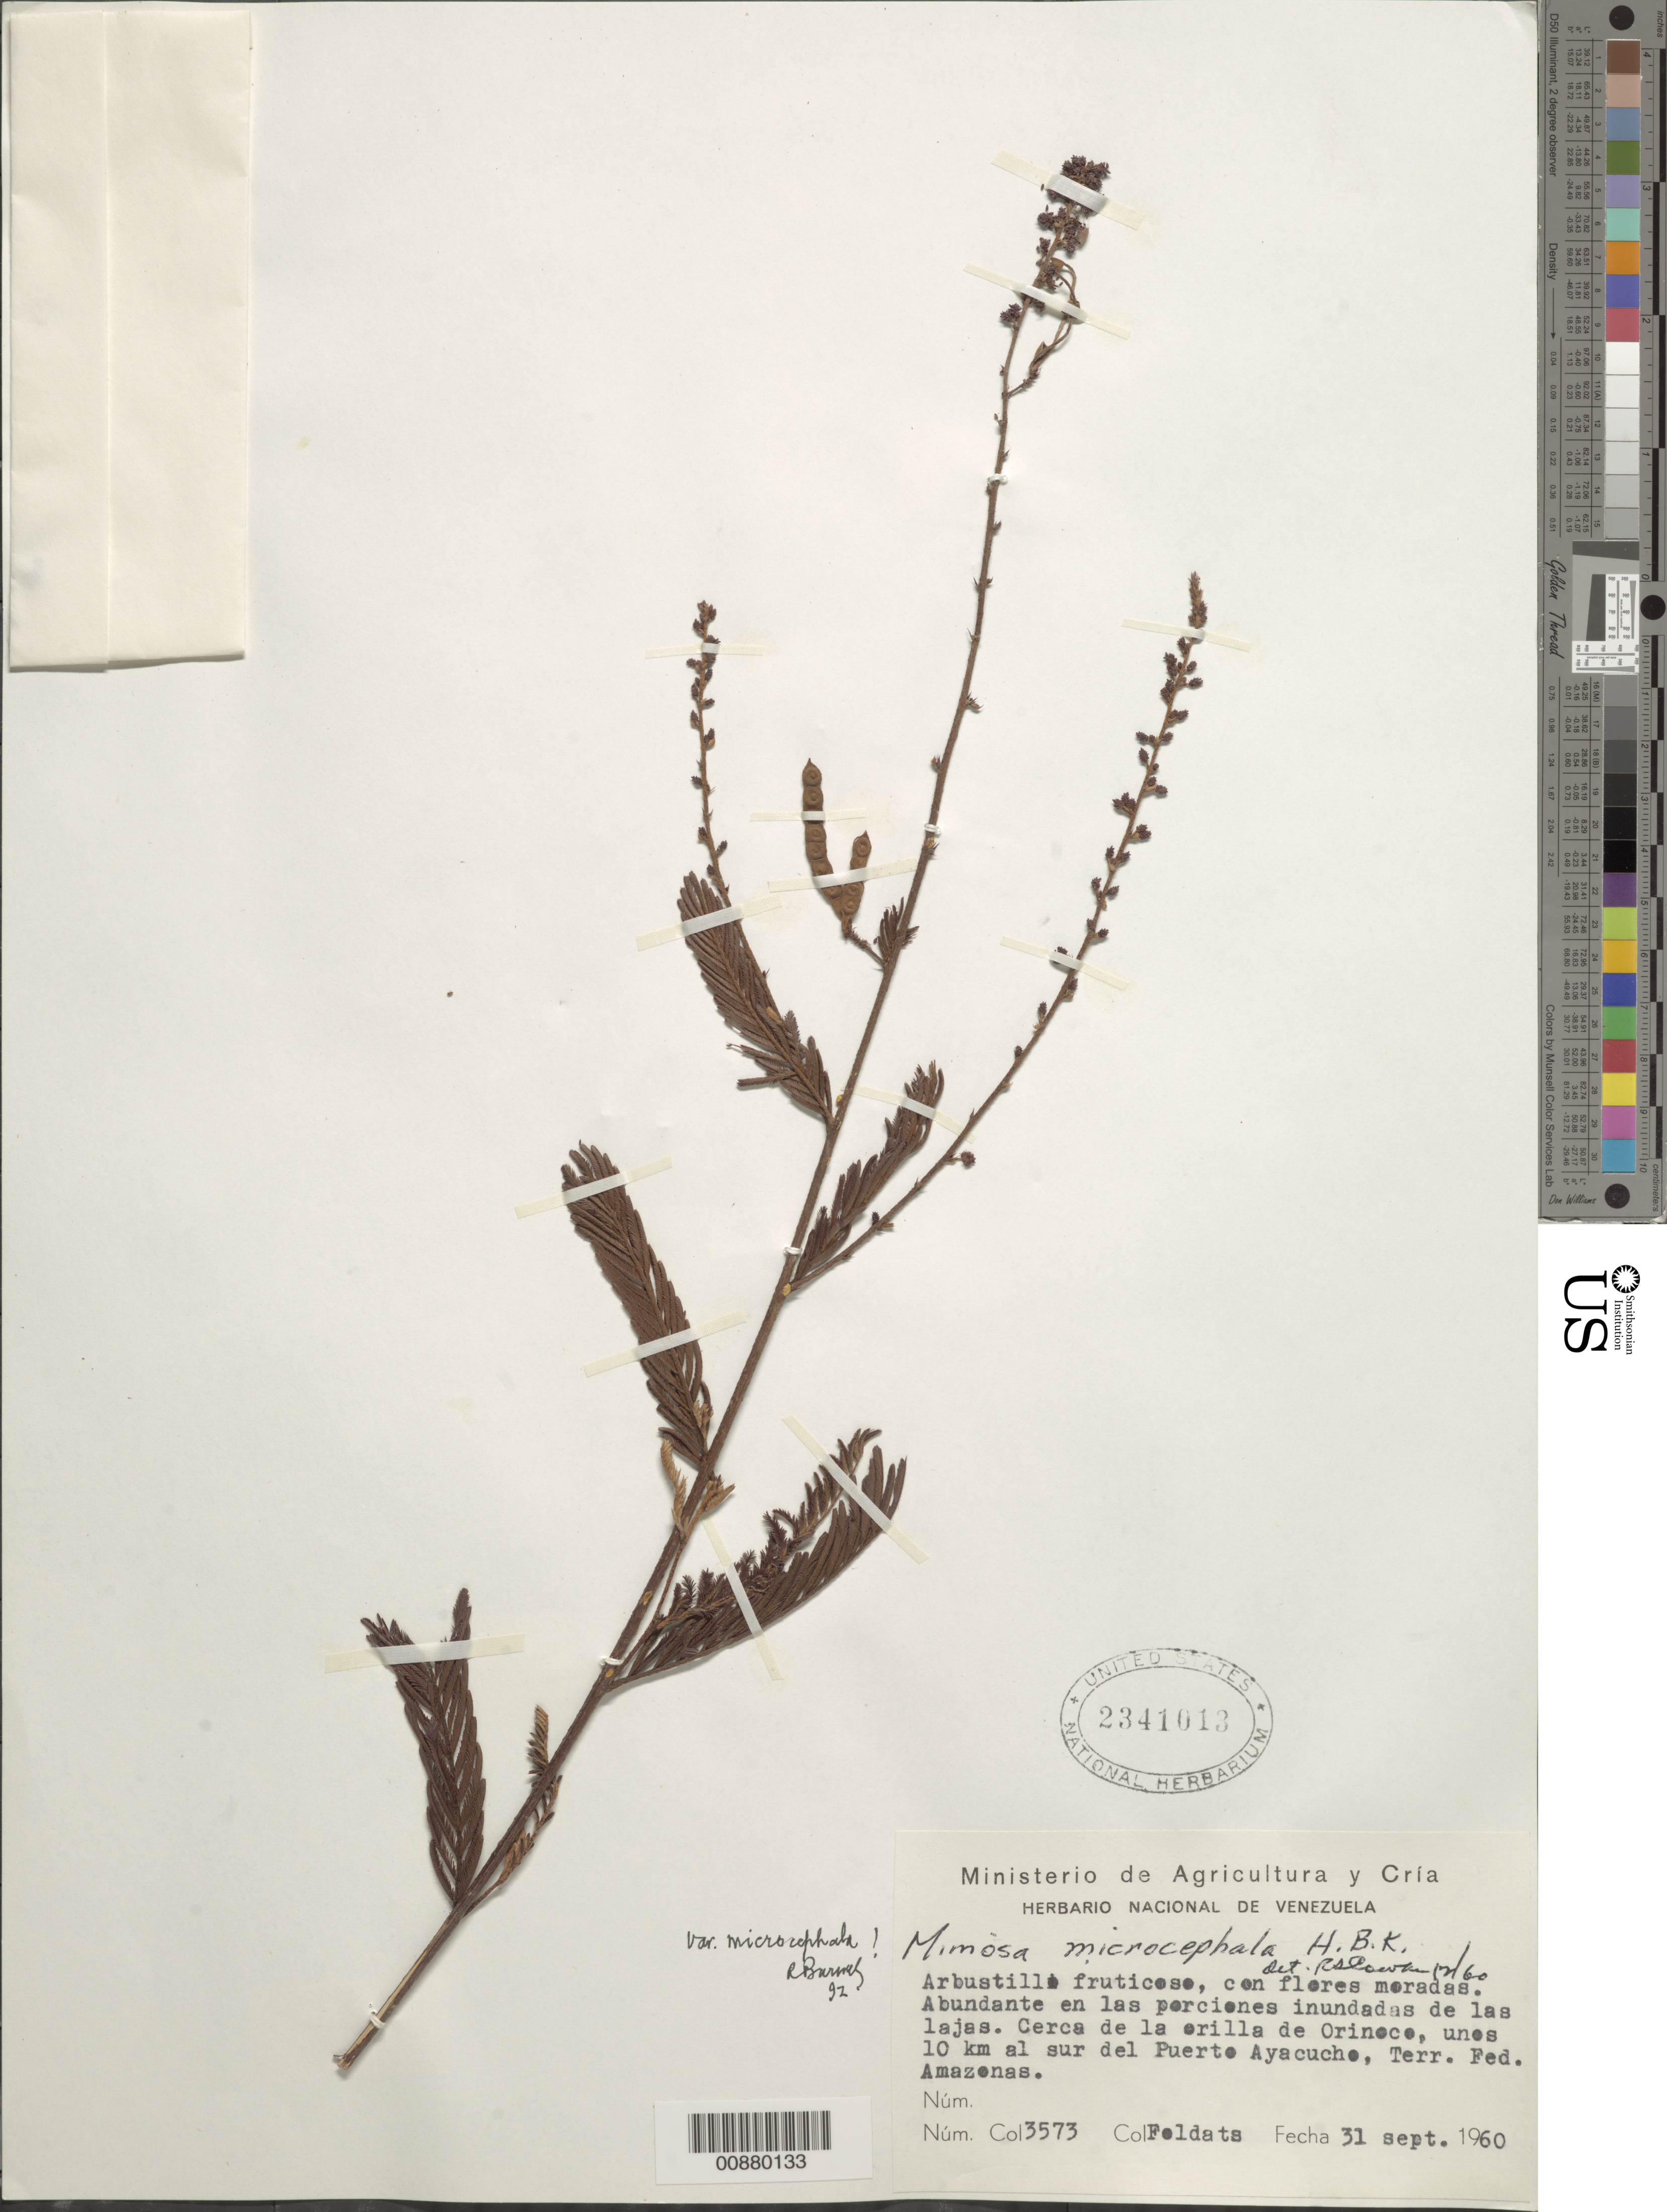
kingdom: Plantae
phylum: Tracheophyta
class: Magnoliopsida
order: Fabales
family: Fabaceae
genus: Mimosa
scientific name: Mimosa microcephala var. microcephala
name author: Humb. & Bonpl. ex Willd.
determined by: Barneby, Rupert C., (NY)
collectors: E. Foldats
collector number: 3573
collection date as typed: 31 September 1960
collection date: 1960-09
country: Venezuela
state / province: Amazonas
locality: Río Orinoco, Puerto Ayacucho, unos 10 km al sur del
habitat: Perciones inundadas de las lajas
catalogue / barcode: US 2341013